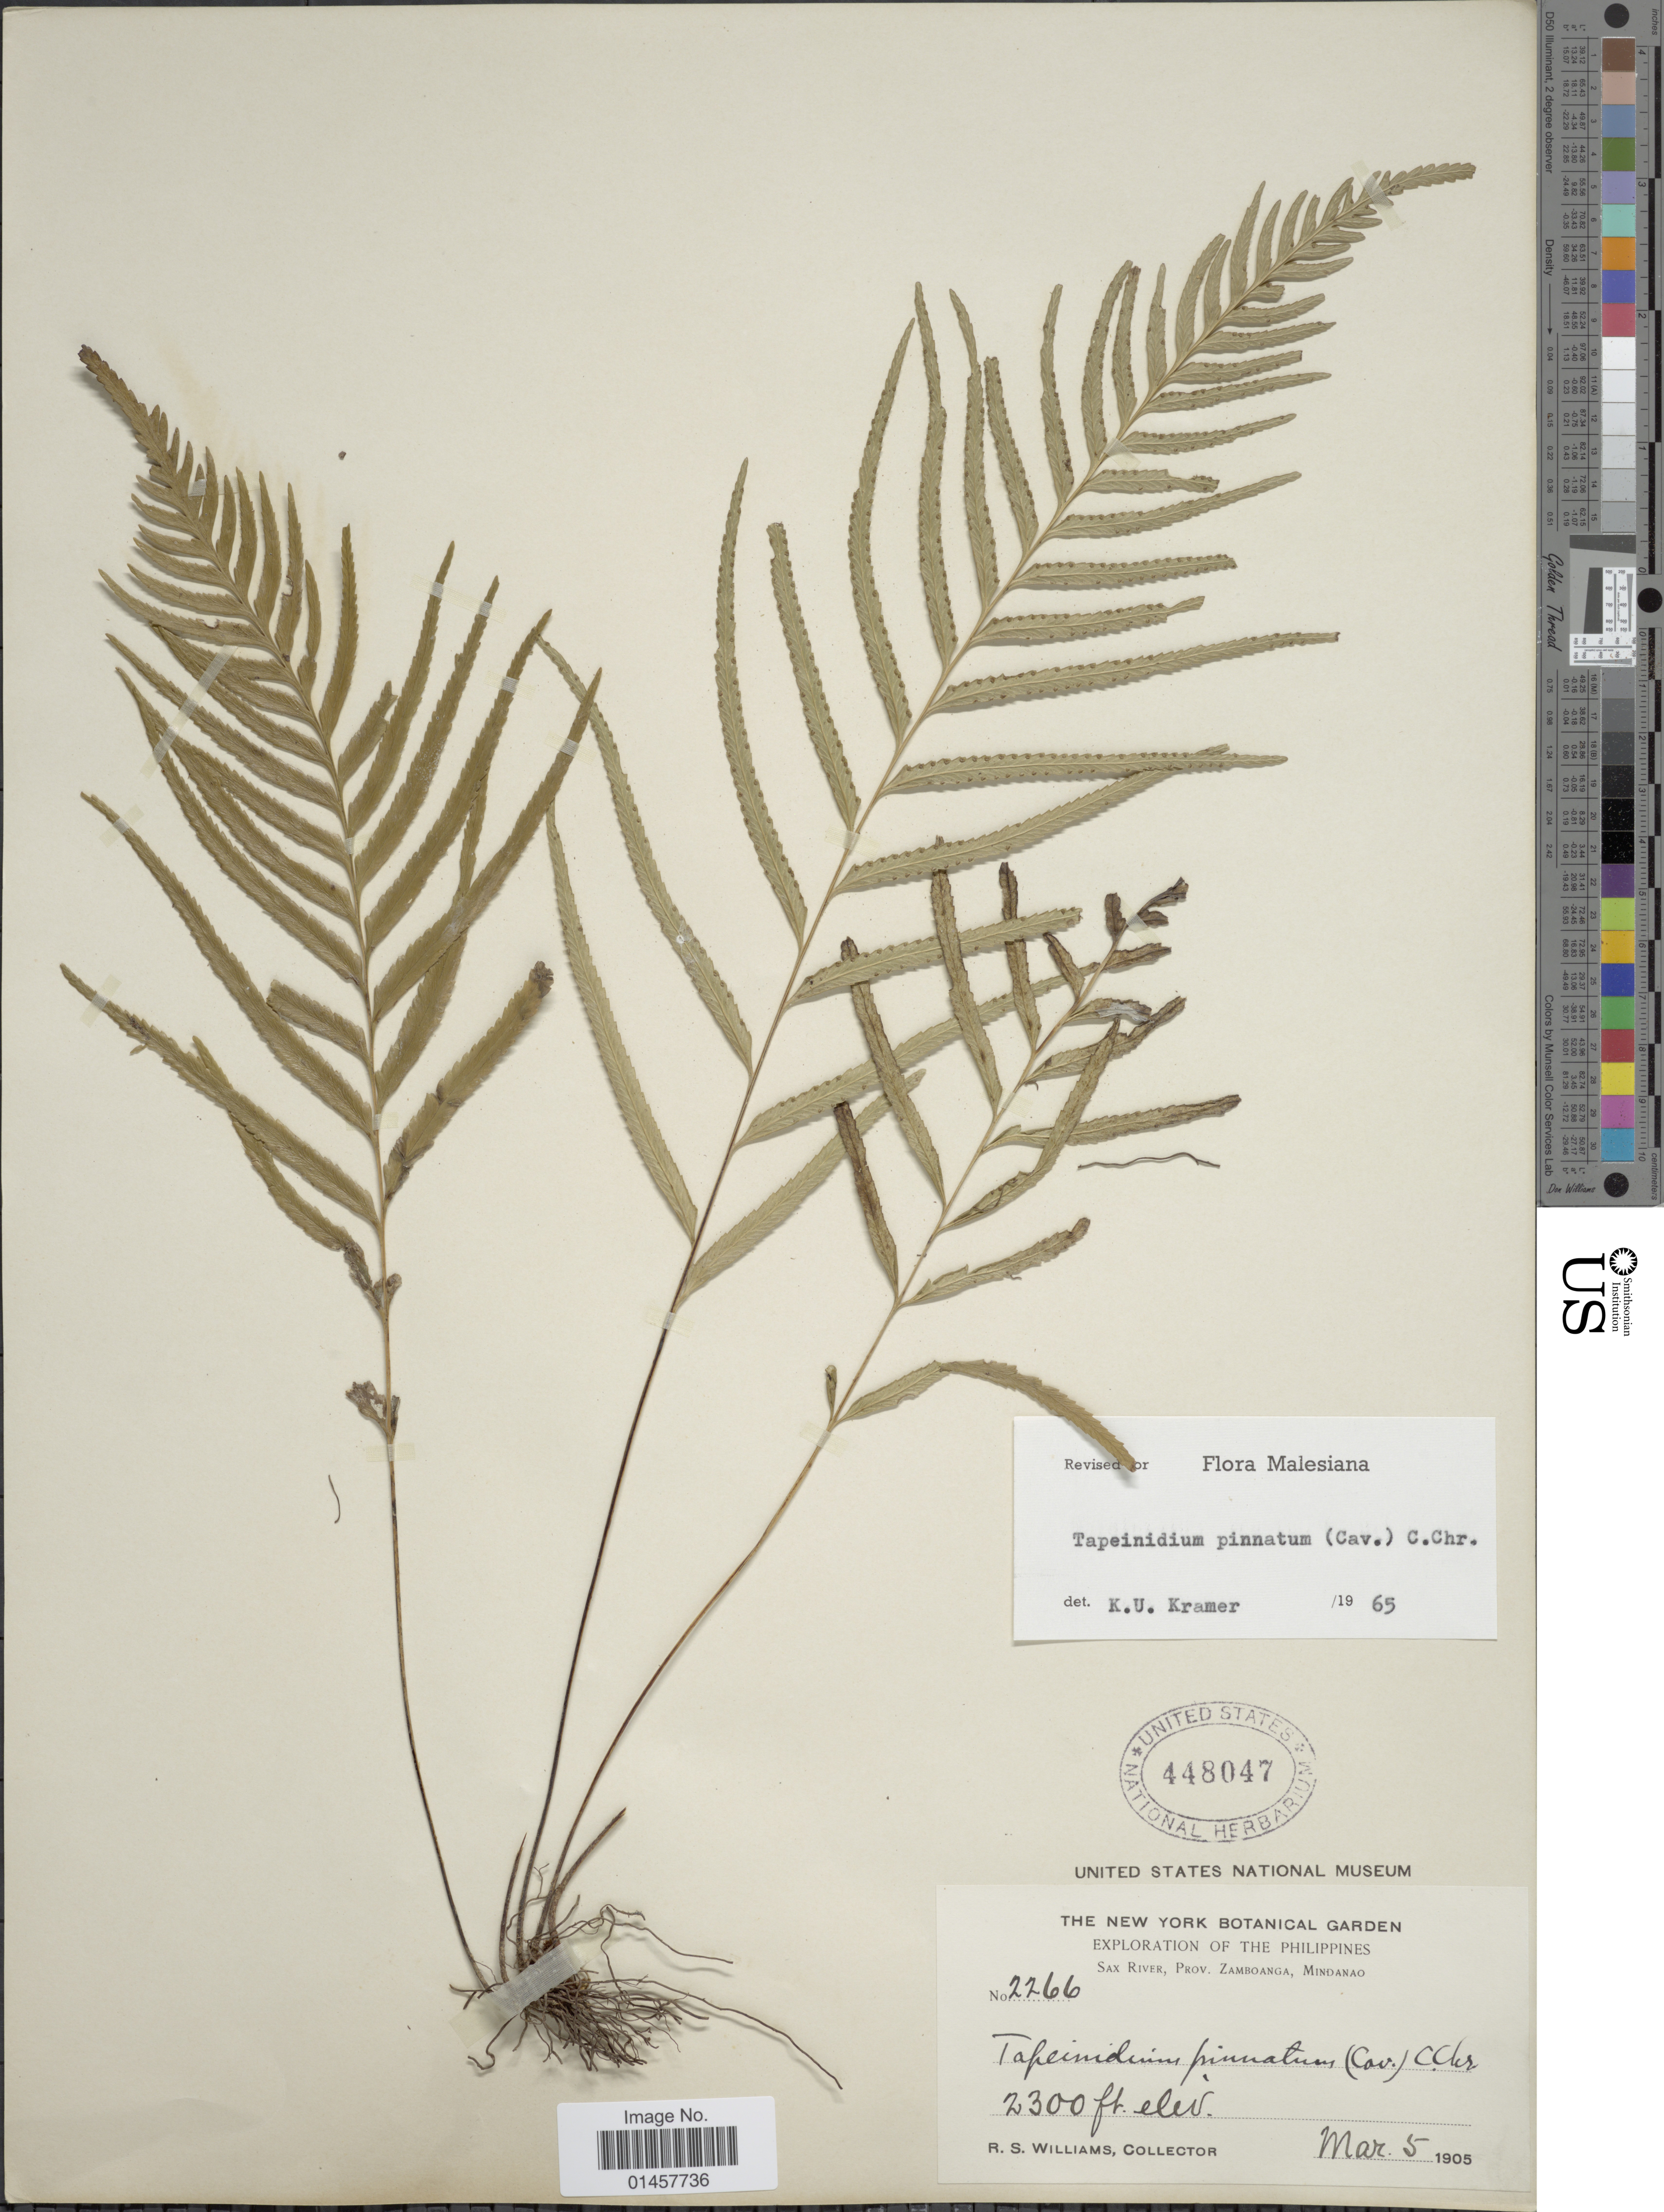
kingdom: Plantae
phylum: Tracheophyta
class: Polypodiopsida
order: Polypodiales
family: Lindsaeaceae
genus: Tapeinidium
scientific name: Tapeinidium pinnatum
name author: (Cav.) C. Chr.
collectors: R. S. Williams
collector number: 2266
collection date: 1905-03-05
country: Philippines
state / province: Zamboanga Peninsula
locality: Sax river, prov. Zamboanga, Mindanao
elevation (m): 701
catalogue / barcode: US 448047